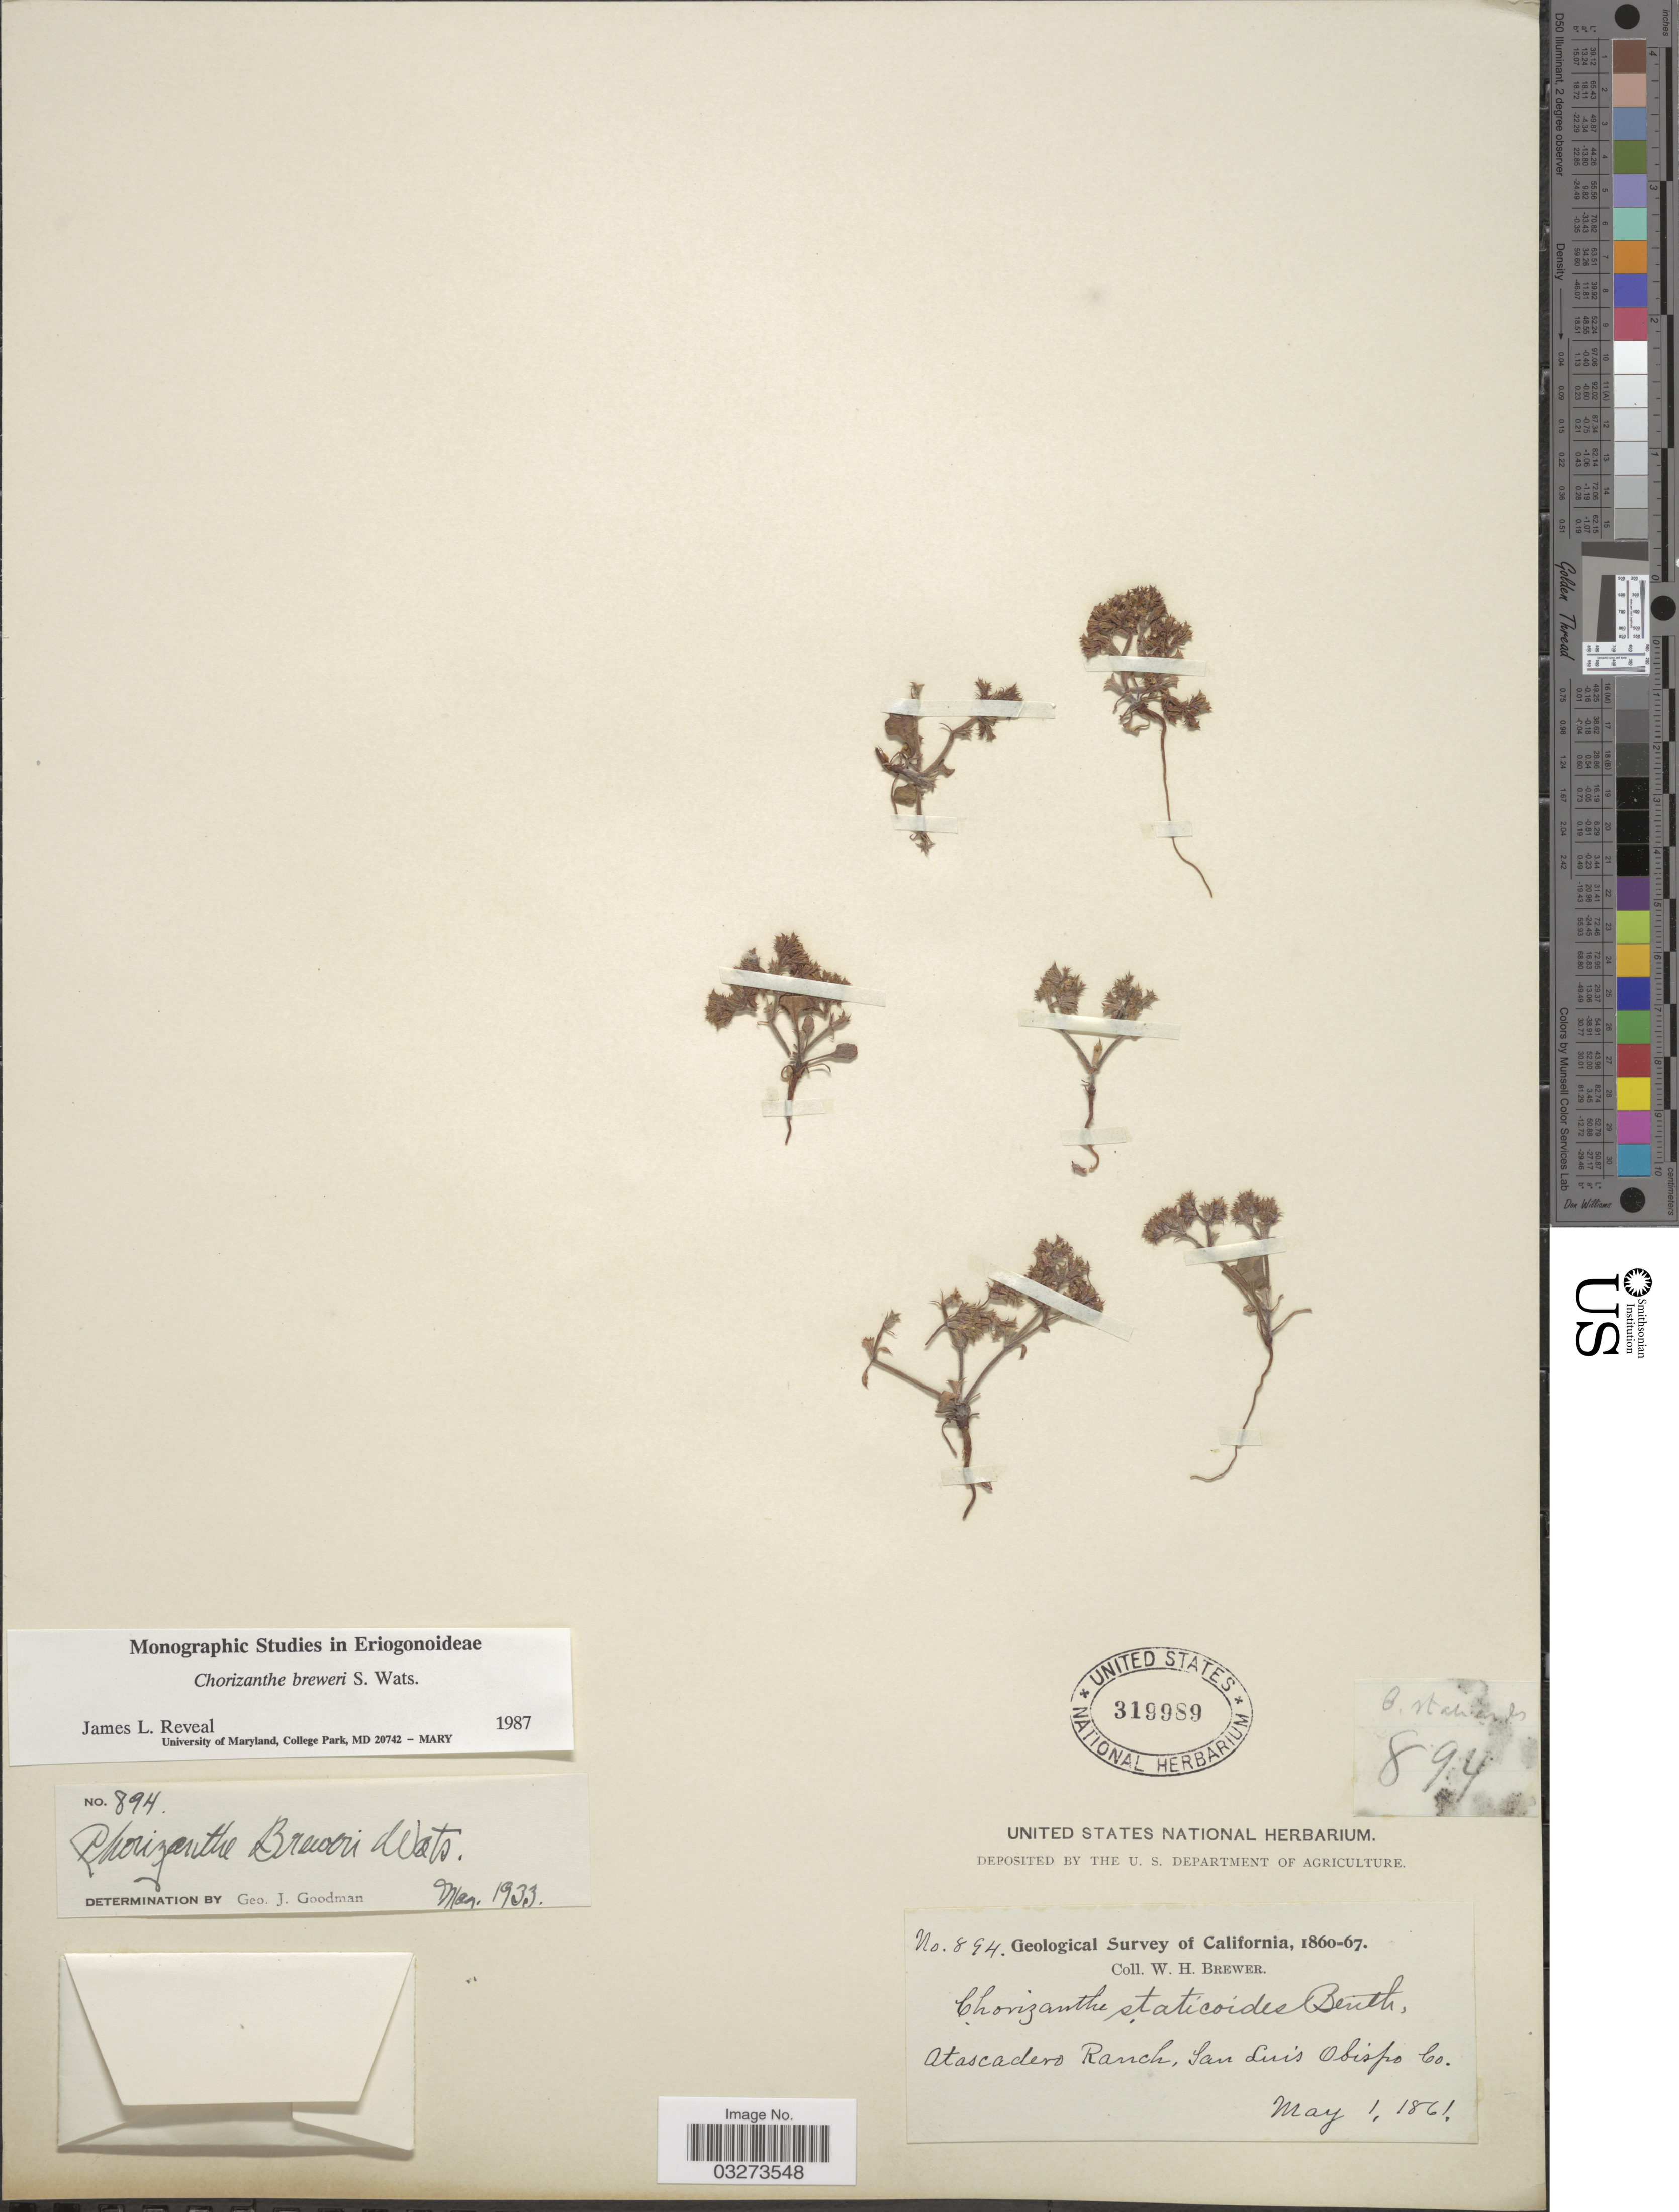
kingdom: Plantae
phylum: Tracheophyta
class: Magnoliopsida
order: Caryophyllales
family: Polygonaceae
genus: Chorizanthe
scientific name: Chorizanthe breweri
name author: S. Watson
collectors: W. H. Brewer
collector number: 894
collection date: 1861-05-01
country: United States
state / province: California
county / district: San Luis Obispo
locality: Atascadero Ranch, San Luis Obispo Co.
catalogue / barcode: US 319989